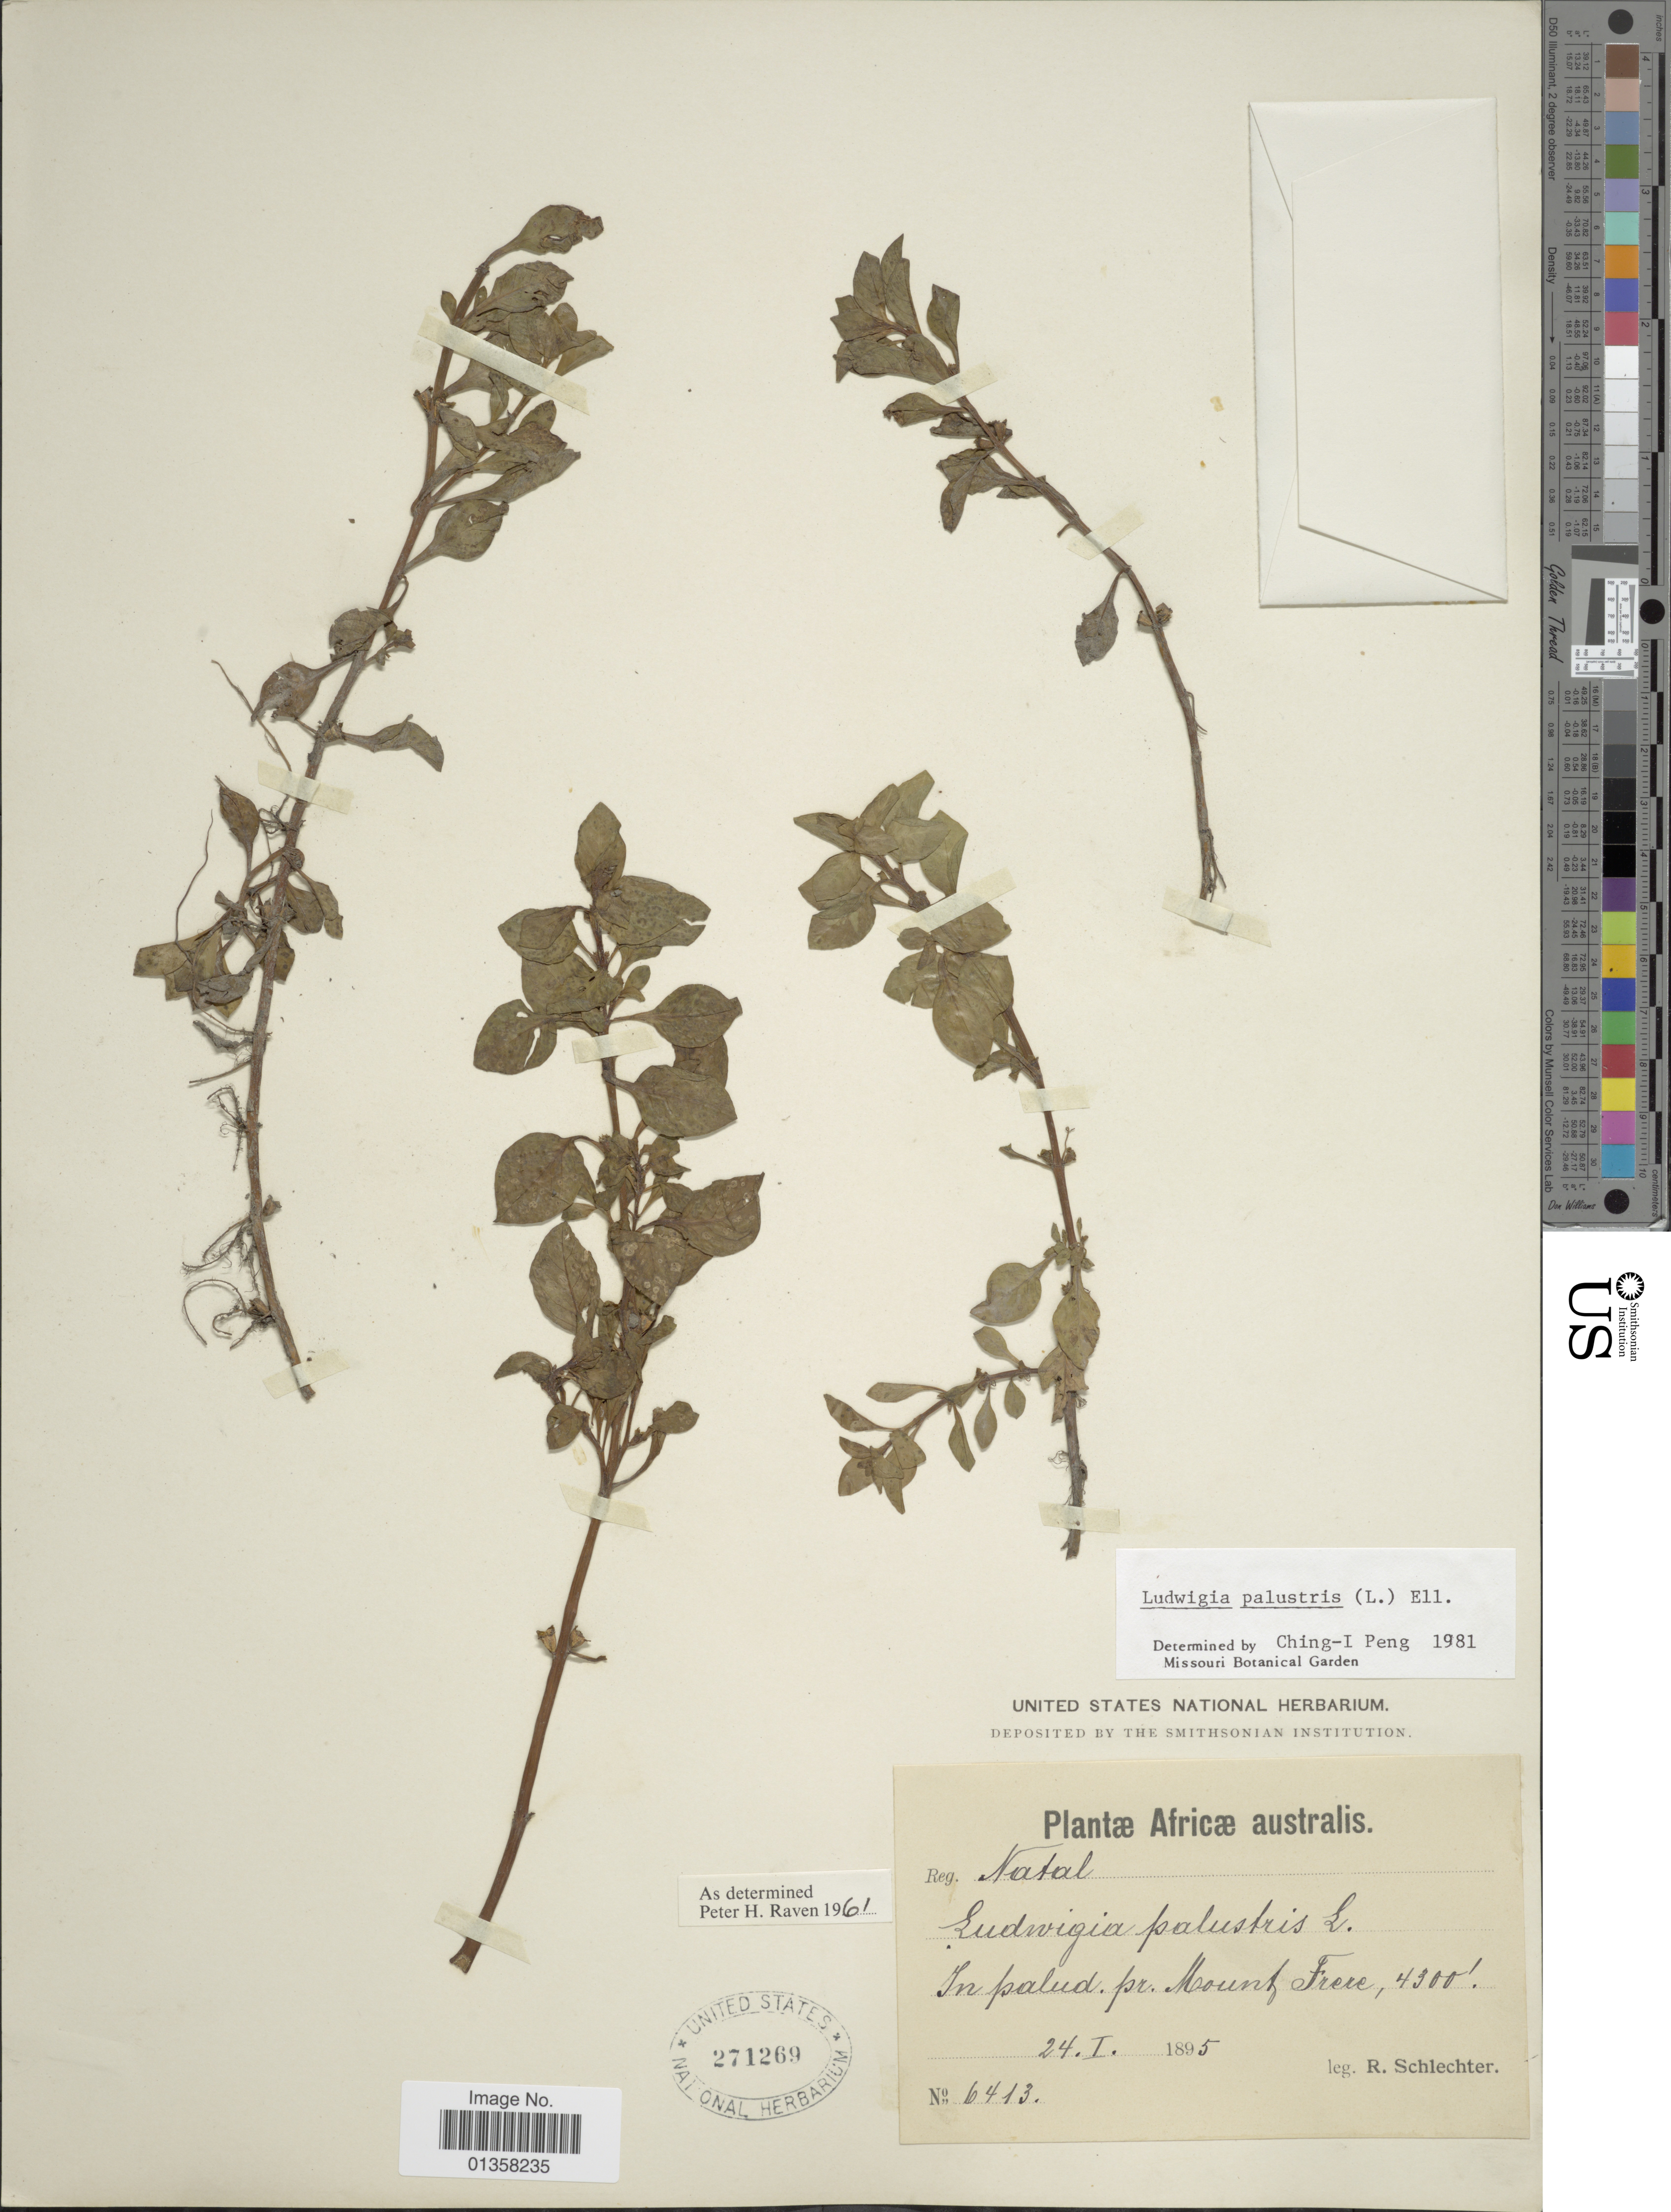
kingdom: Plantae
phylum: Tracheophyta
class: Magnoliopsida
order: Myrtales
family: Onagraceae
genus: Ludwigia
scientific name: Ludwigia palustris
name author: (L.) Elliott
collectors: F. R. R. Schlechter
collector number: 6413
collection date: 1895-01-24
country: South Africa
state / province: Eastern Cape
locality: In palud. pr. Mount Frere, africæ australis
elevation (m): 1311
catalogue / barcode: US 271269